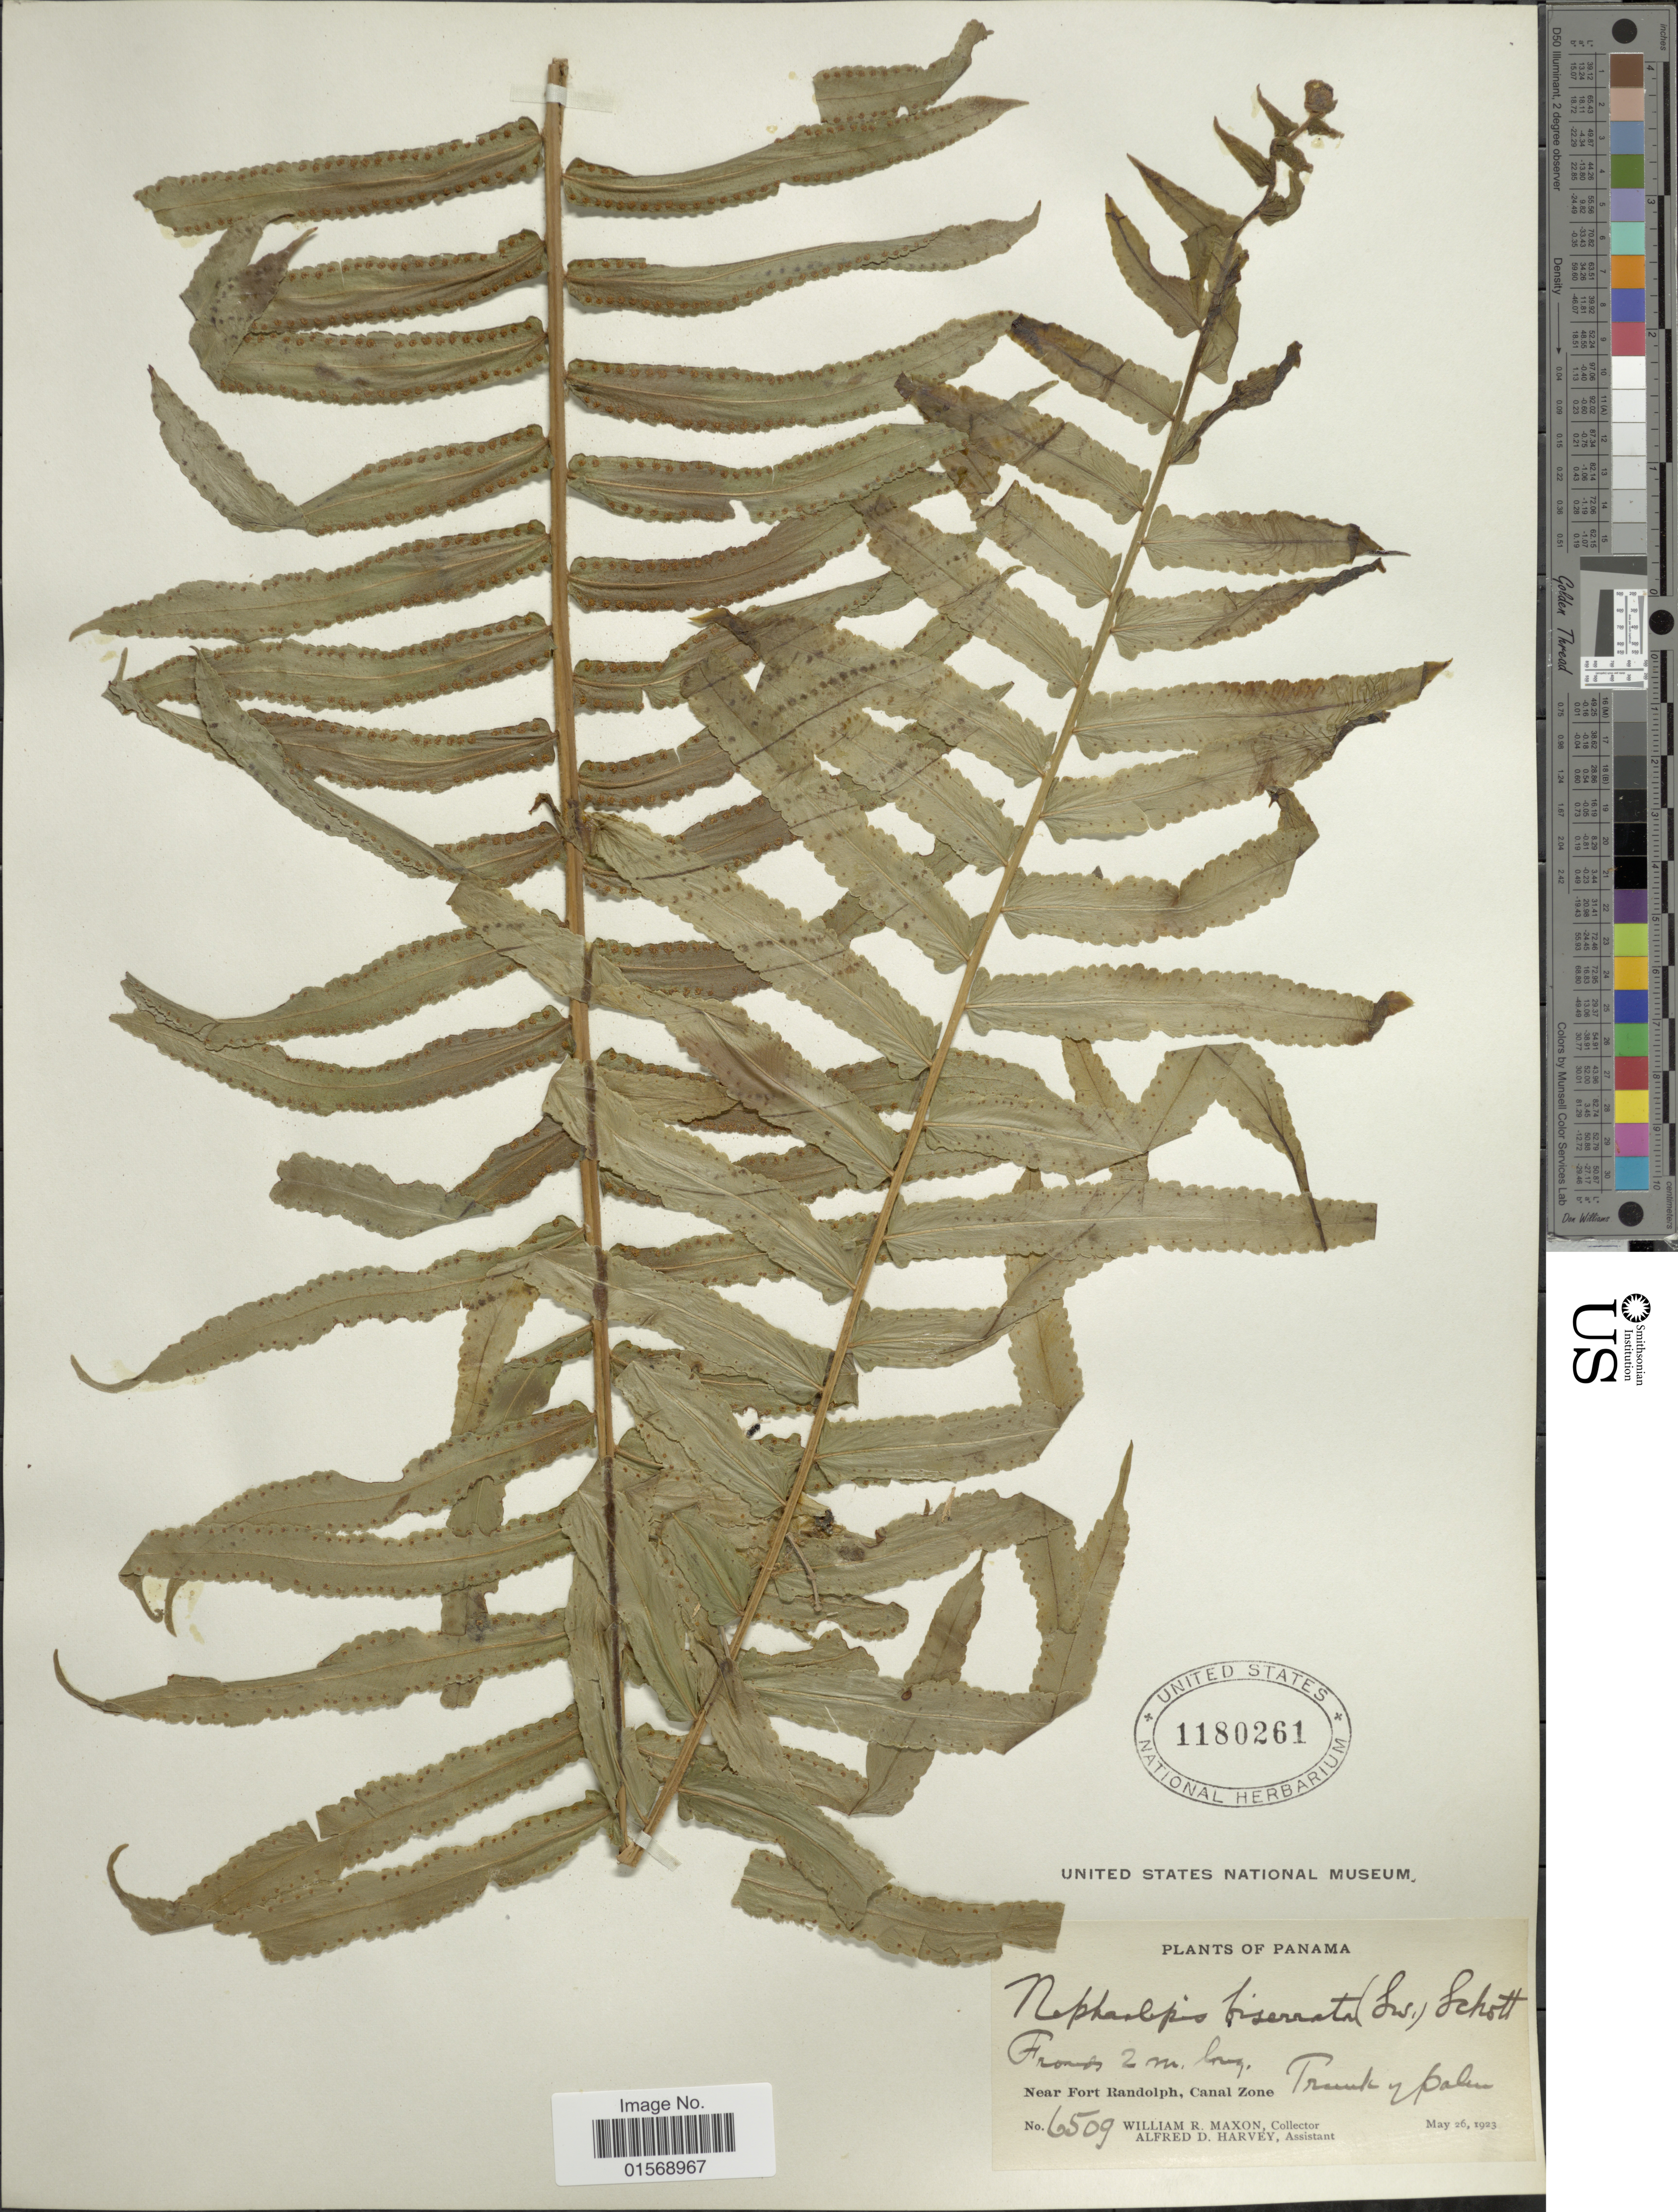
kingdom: Plantae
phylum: Tracheophyta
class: Polypodiopsida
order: Polypodiales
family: Nephrolepidaceae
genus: Nephrolepis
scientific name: Nephrolepis biserrata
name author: (Sw.) Schott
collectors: W. R. Maxon & A. D. Harvey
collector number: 6509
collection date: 1923-05-26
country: Panama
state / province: Colón / Panamá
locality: Panama, Near Fort Randolph, Canal Zone.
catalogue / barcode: US 1180261